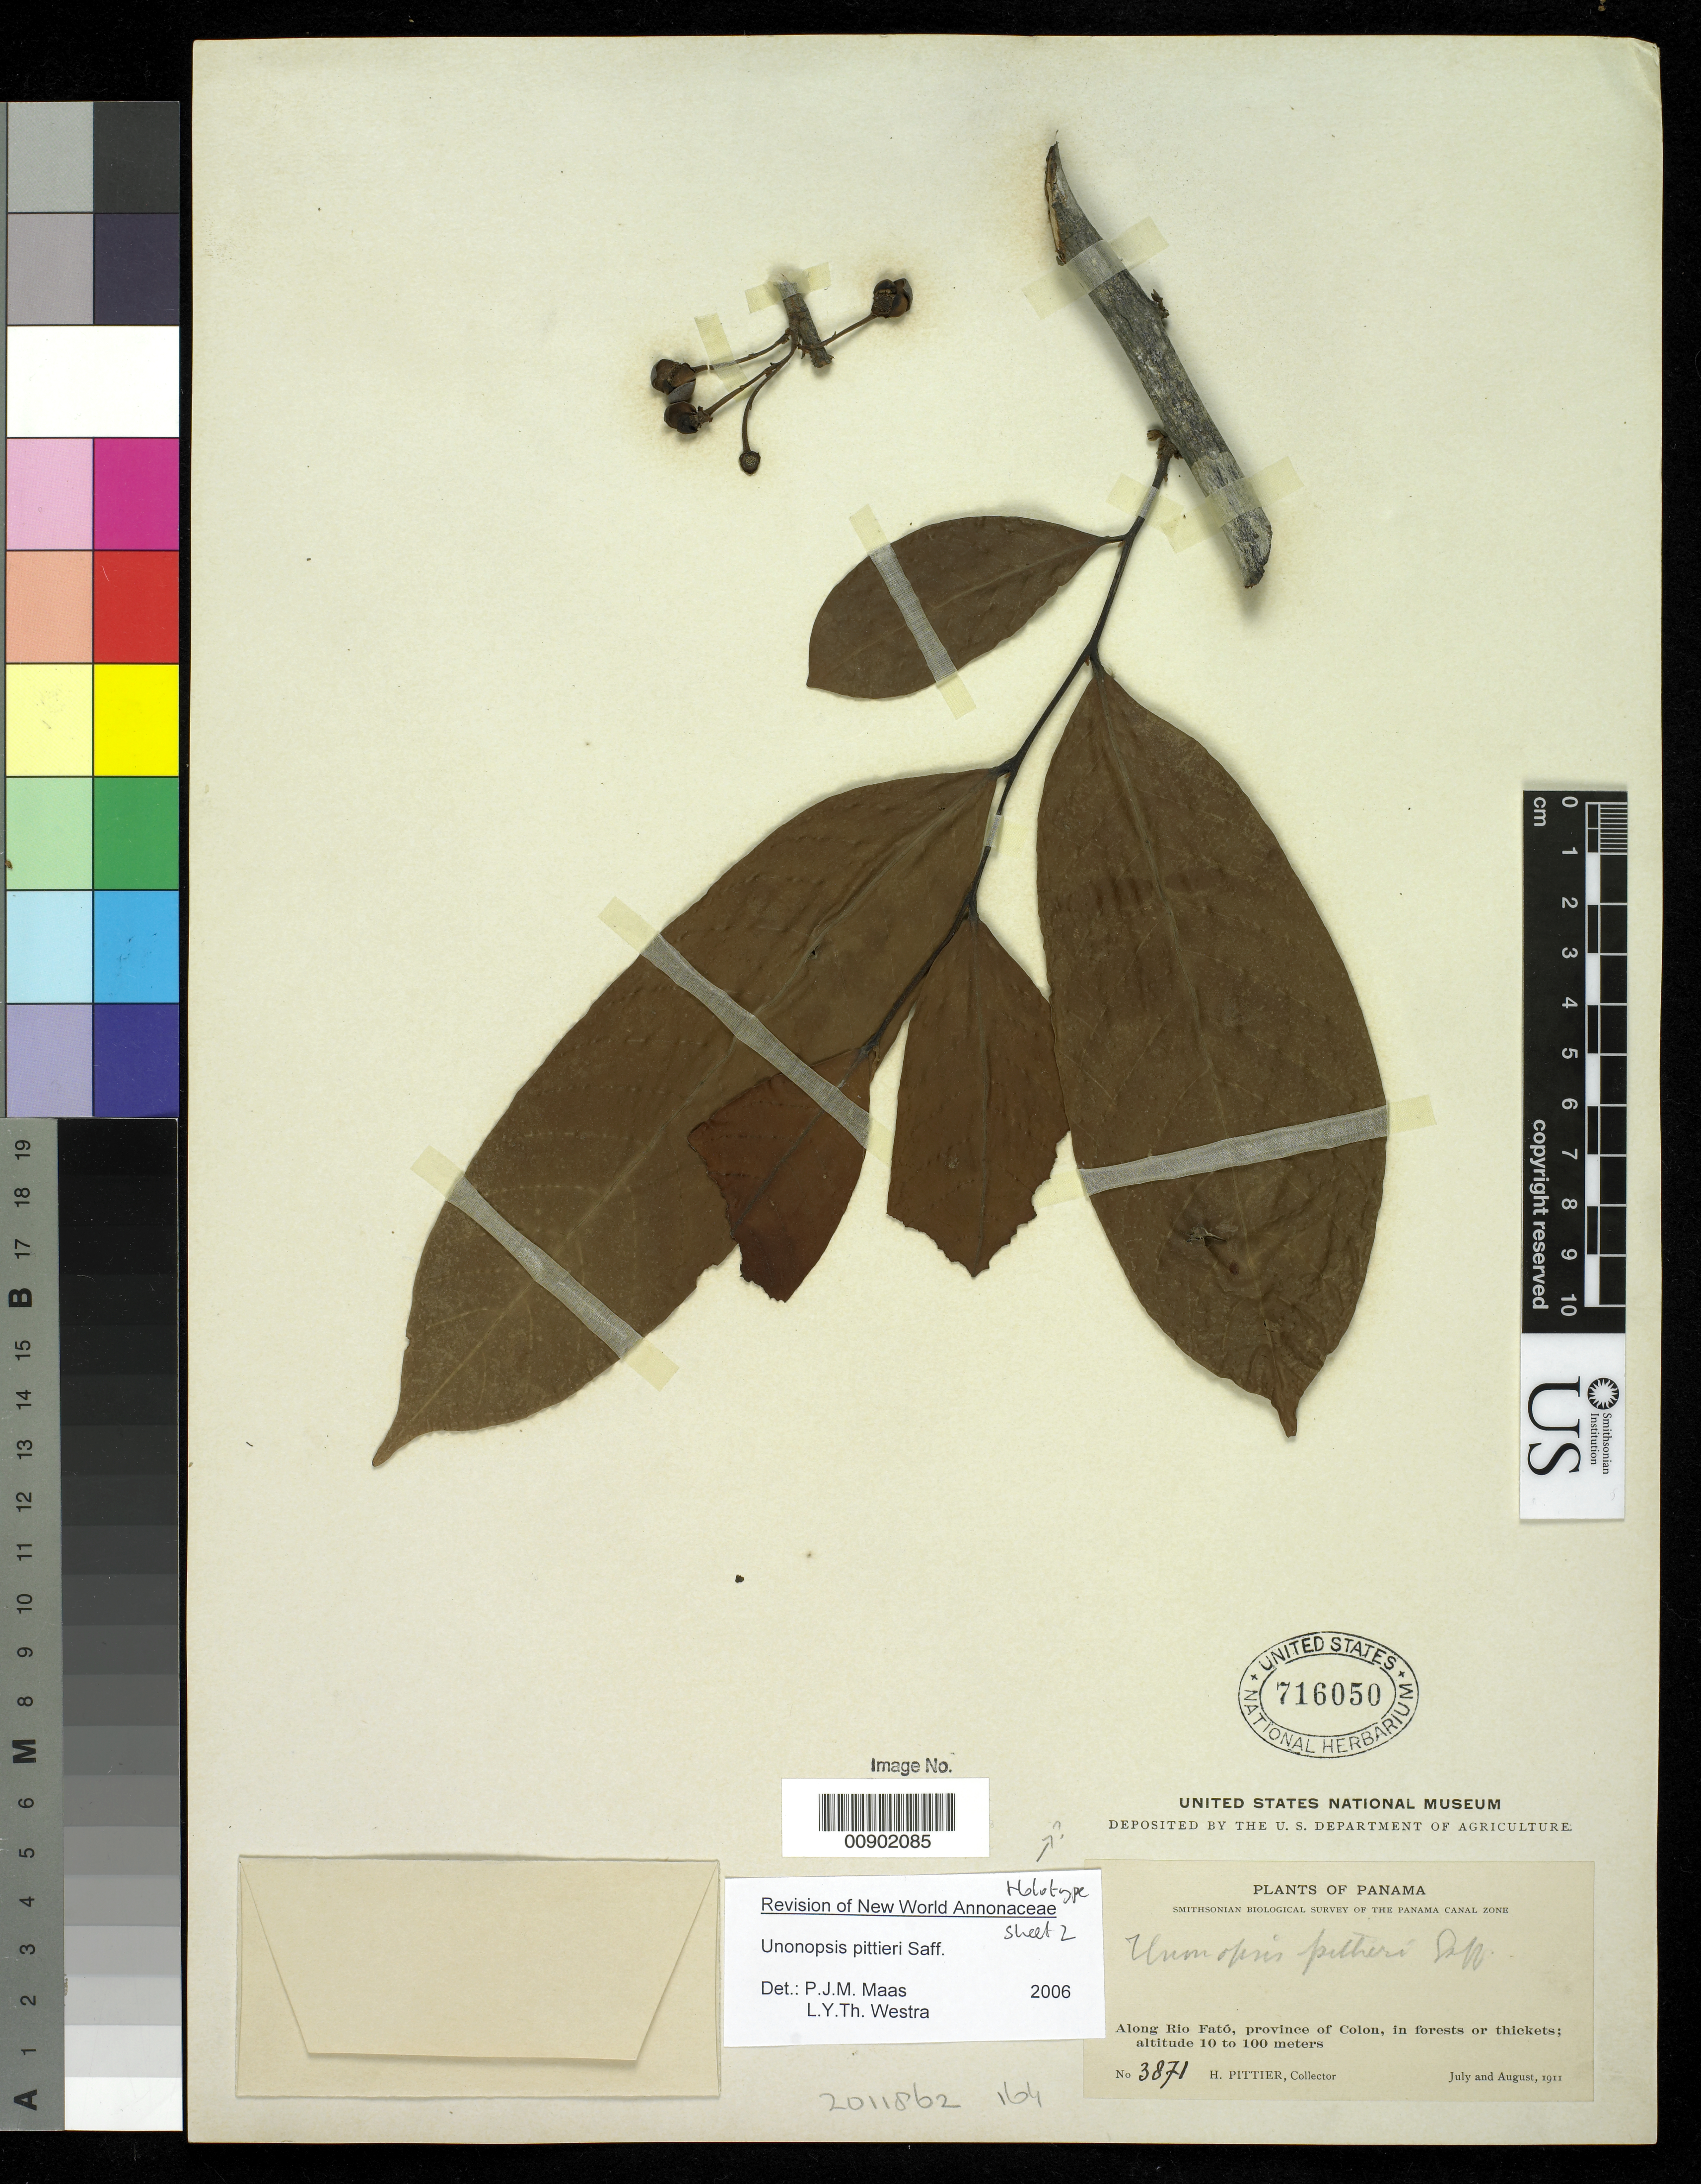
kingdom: Plantae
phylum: Tracheophyta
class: Magnoliopsida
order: Magnoliales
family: Annonaceae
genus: Unonopsis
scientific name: Unonopsis pittieri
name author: Saff.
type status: Holotype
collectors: H. F. Pittier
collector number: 3871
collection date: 1911-07,1911-08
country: Panama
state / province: Colón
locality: Along Rio Fató, province of Colon, in forests or thickets.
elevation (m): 10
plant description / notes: Annotated as "Holotype sheet 2" by Maas & Westra.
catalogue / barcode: US 716050